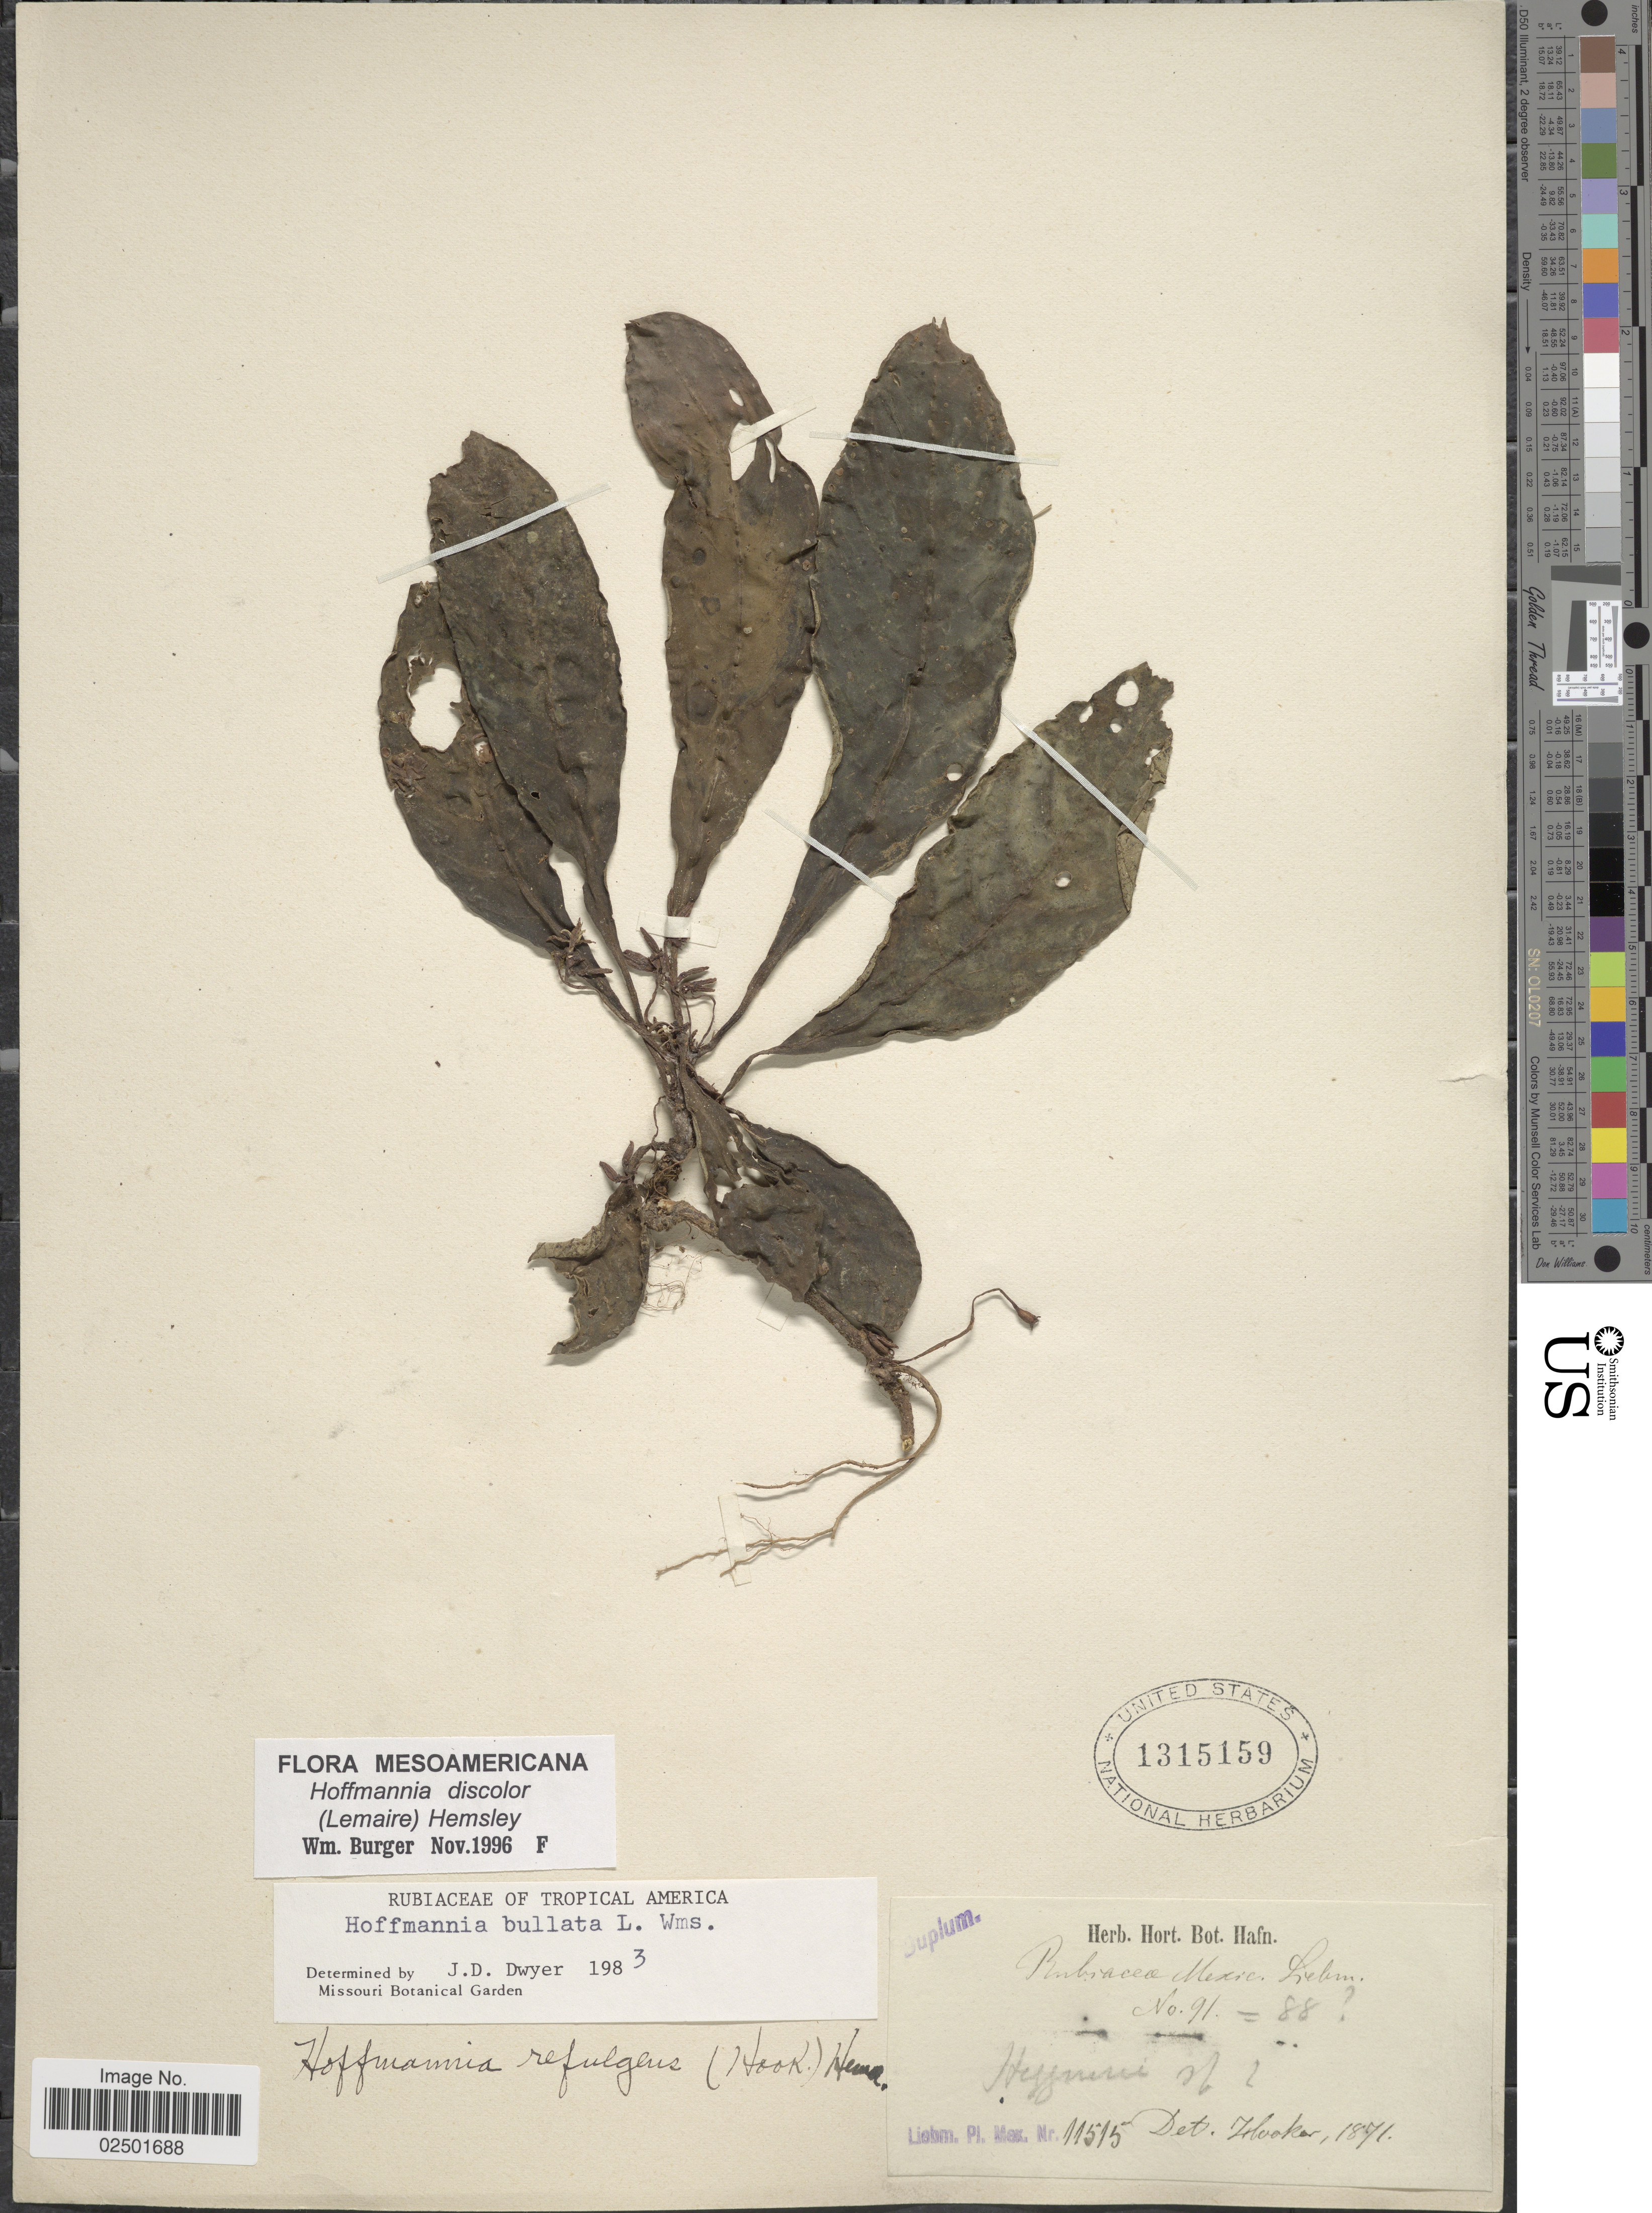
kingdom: Plantae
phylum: Tracheophyta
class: Magnoliopsida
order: Gentianales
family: Rubiaceae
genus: Hoffmannia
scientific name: Hoffmannia discolor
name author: (Lem.) Hemsl.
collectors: Liebmann, --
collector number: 11515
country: Mexico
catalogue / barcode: US 1315159